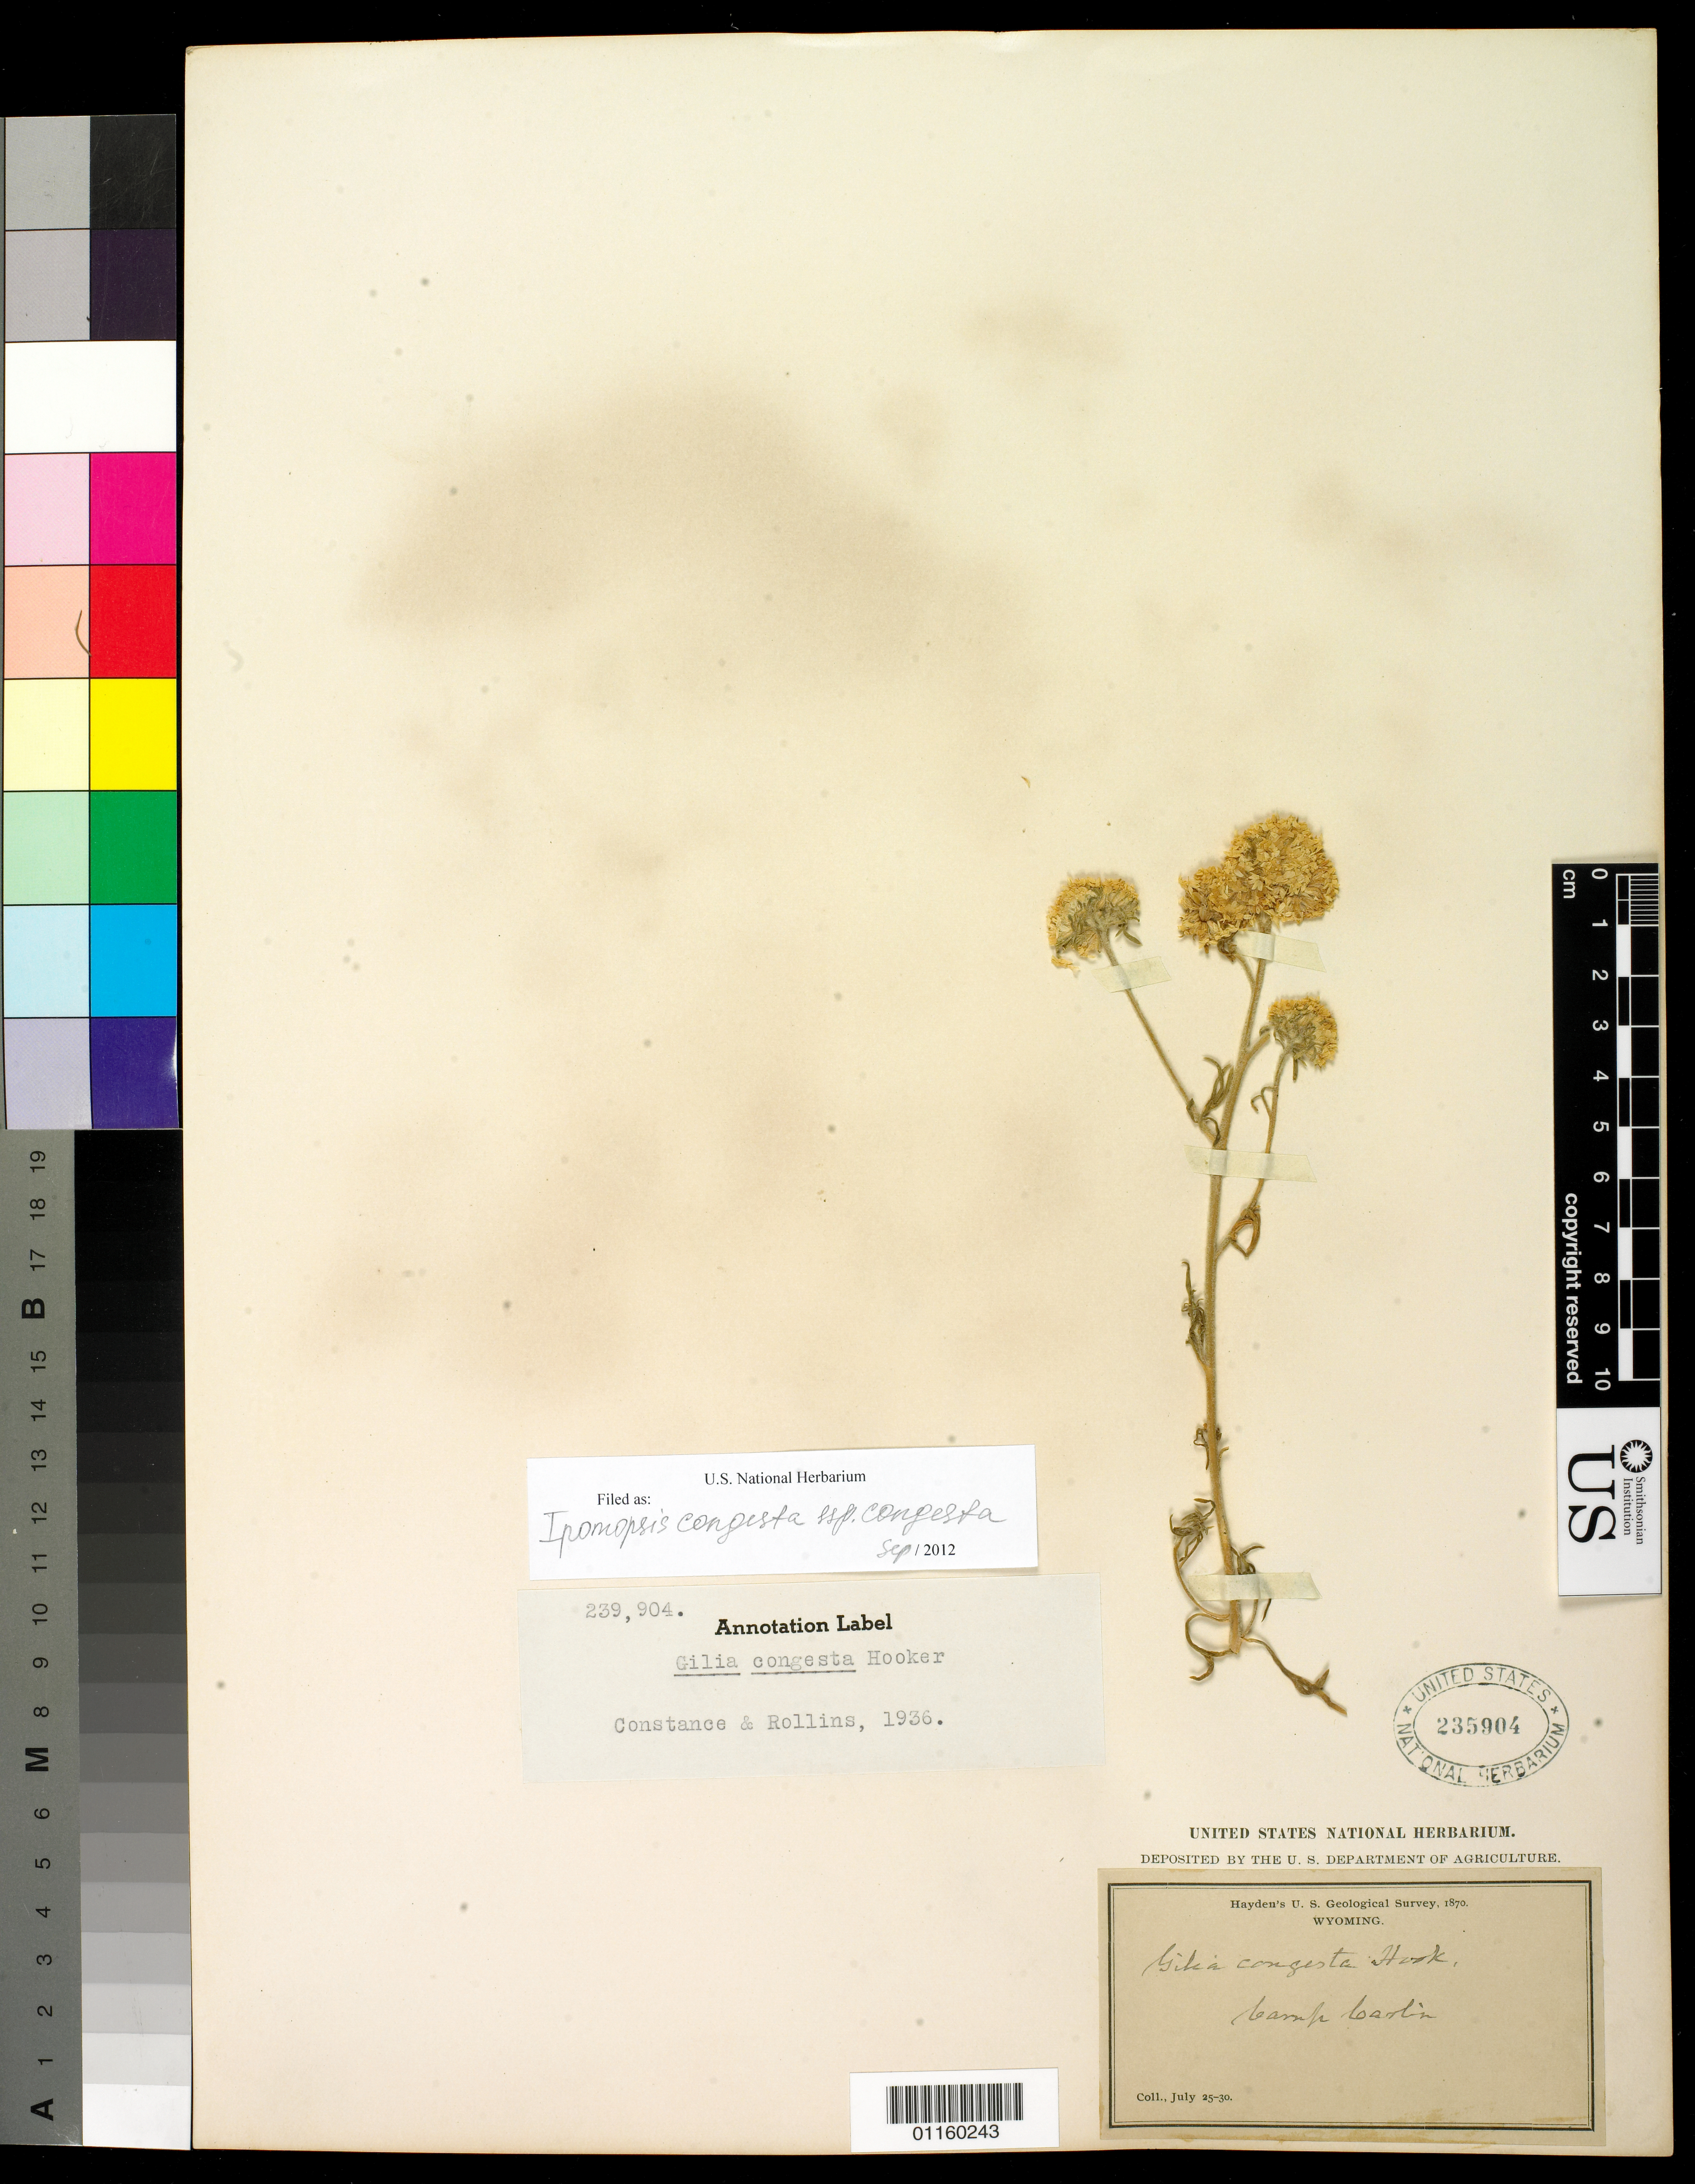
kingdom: Plantae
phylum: Tracheophyta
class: Magnoliopsida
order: Ericales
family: Polemoniaceae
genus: Ipomopsis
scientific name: Ipomopsis congesta subsp. congesta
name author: (Hook.) V.E. Grant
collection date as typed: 25 Jul 1870 to 30 Jul 1870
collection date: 1870-07-25/1870-07-30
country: United States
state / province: Wyoming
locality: Camp Carlin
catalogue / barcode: US 235904